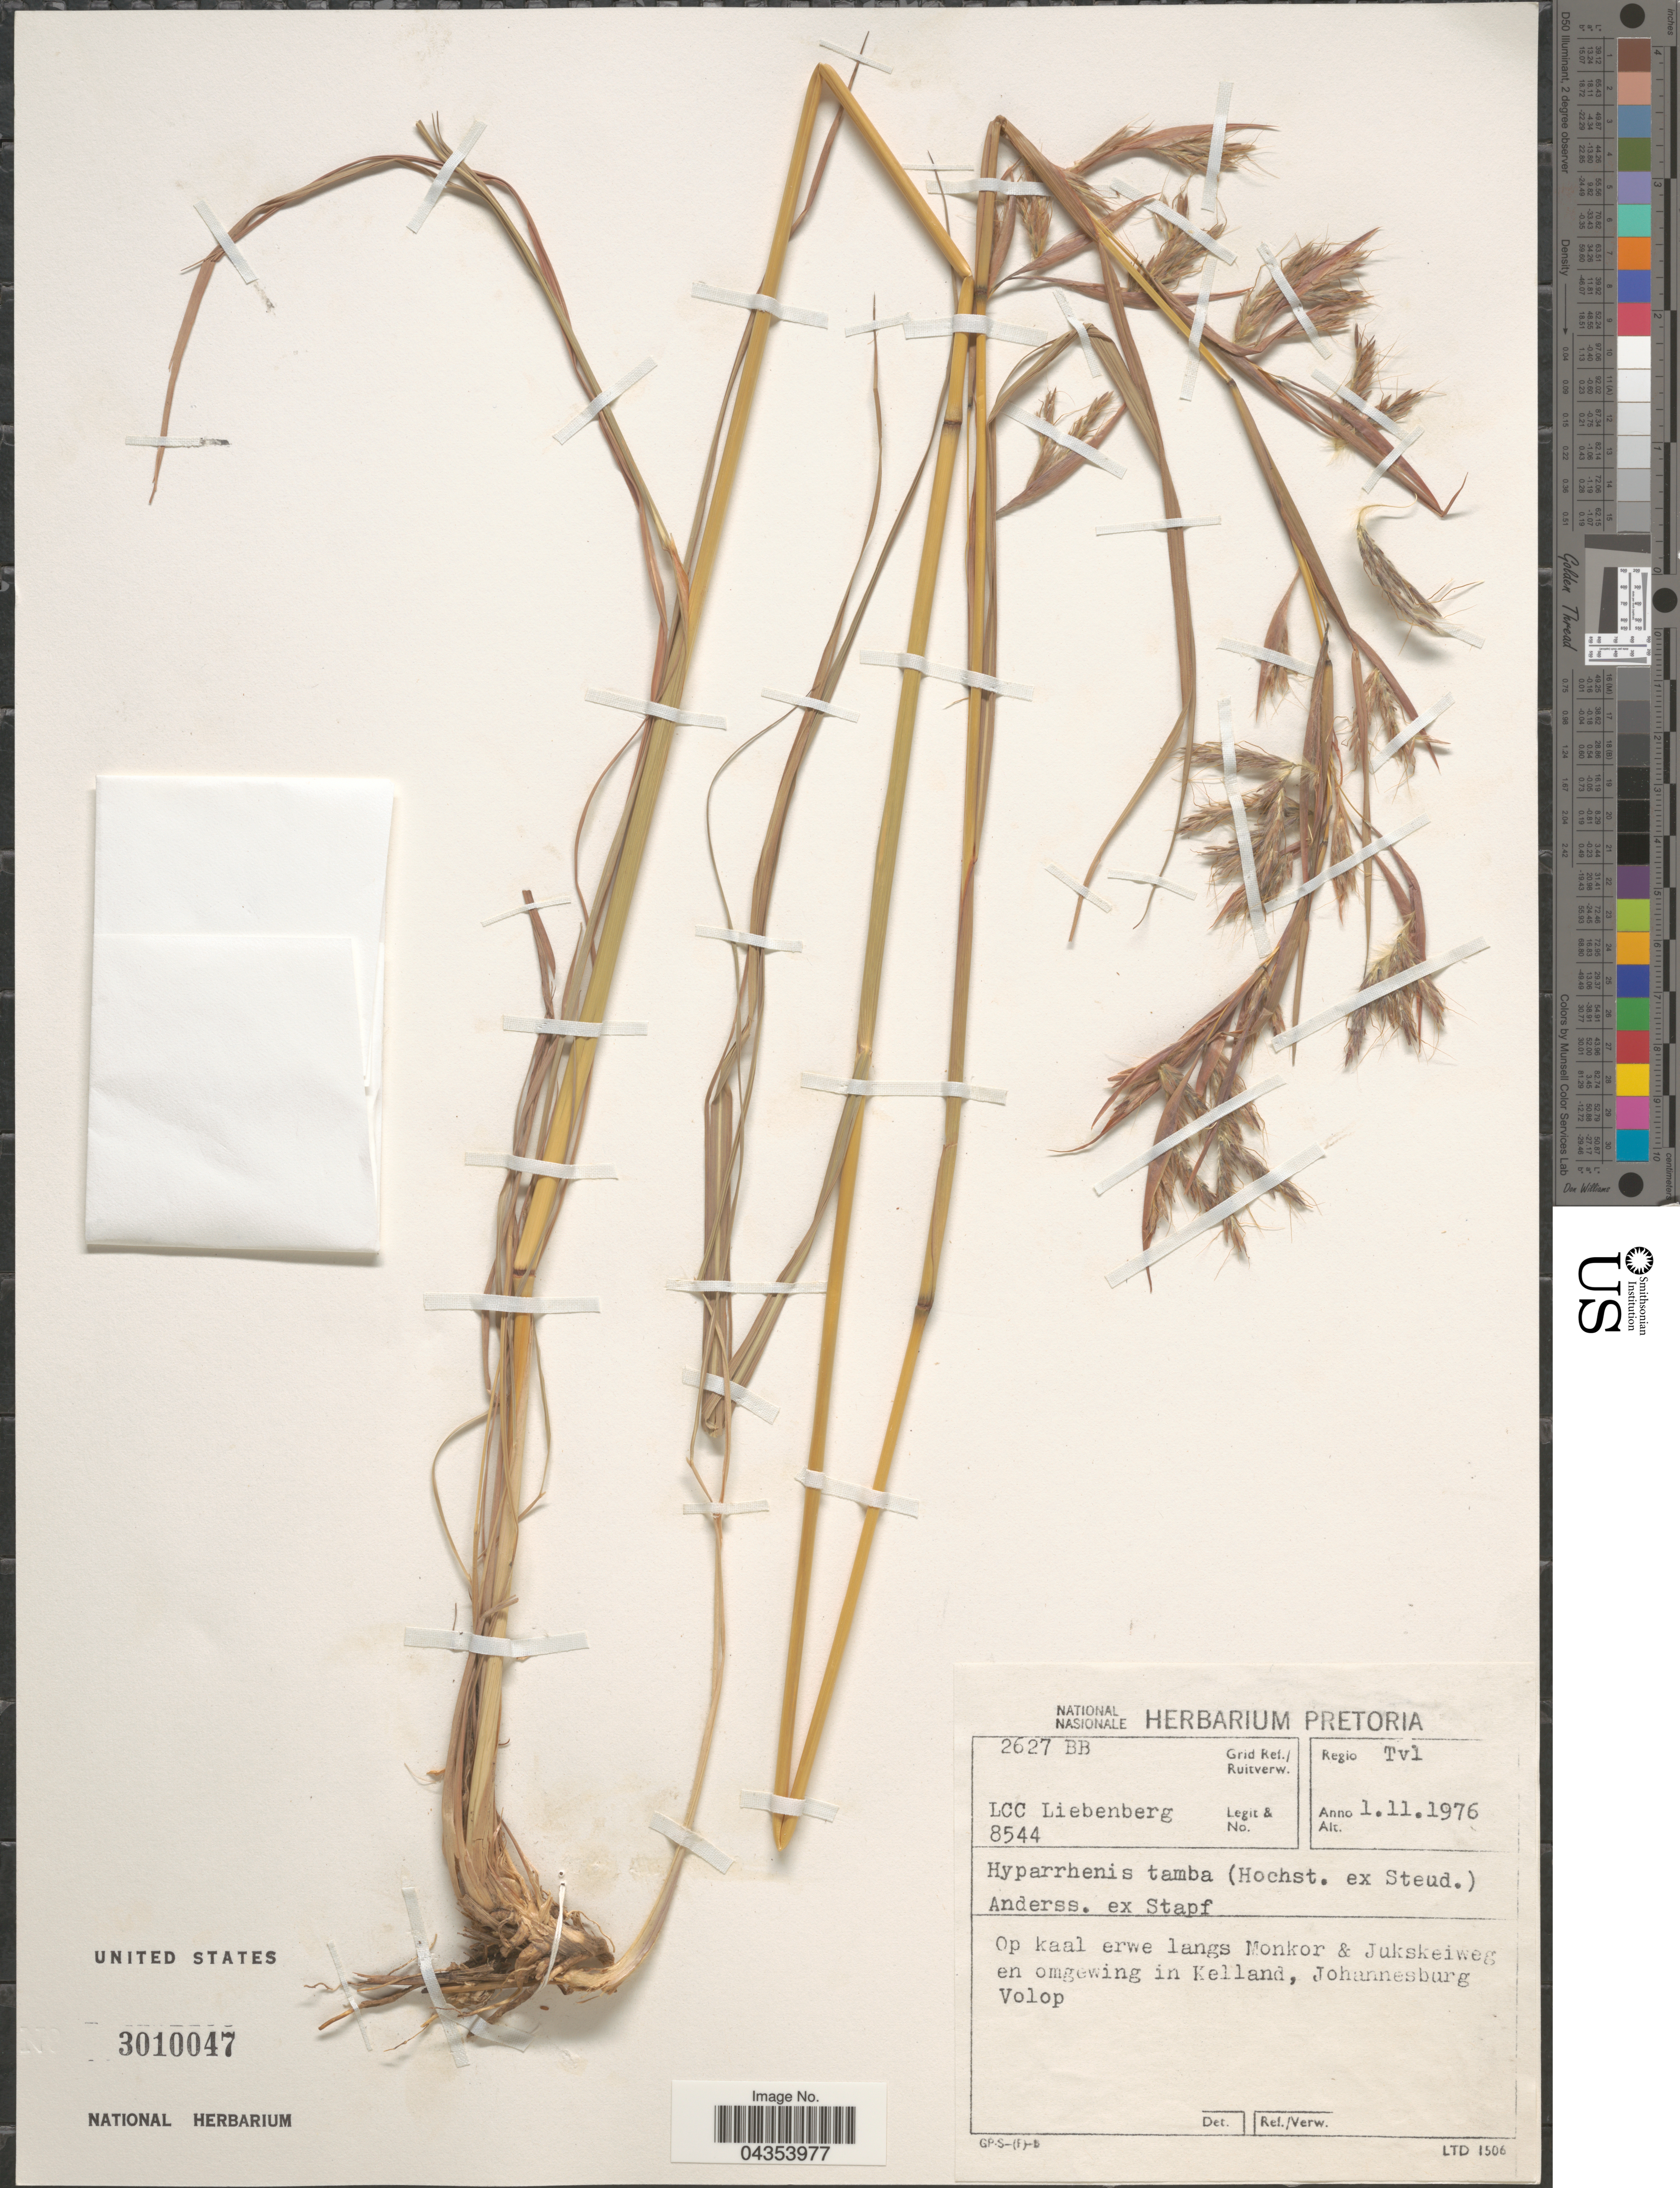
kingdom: Plantae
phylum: Tracheophyta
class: Liliopsida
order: Poales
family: Poaceae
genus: Hyparrhenia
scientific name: Hyparrhenia tamba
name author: (Hochst. ex Steud.) Andersson ex Stapf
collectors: L. Liebenberg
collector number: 8544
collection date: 1976-11-01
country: South Africa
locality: Grid Ref./Ruitverw. 2627 BB. Regio Tvl. Op kaal erwe langs Monkor & Jukskeiweg en omgewing in Kelland, Johannesburg.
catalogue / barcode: US 3010047